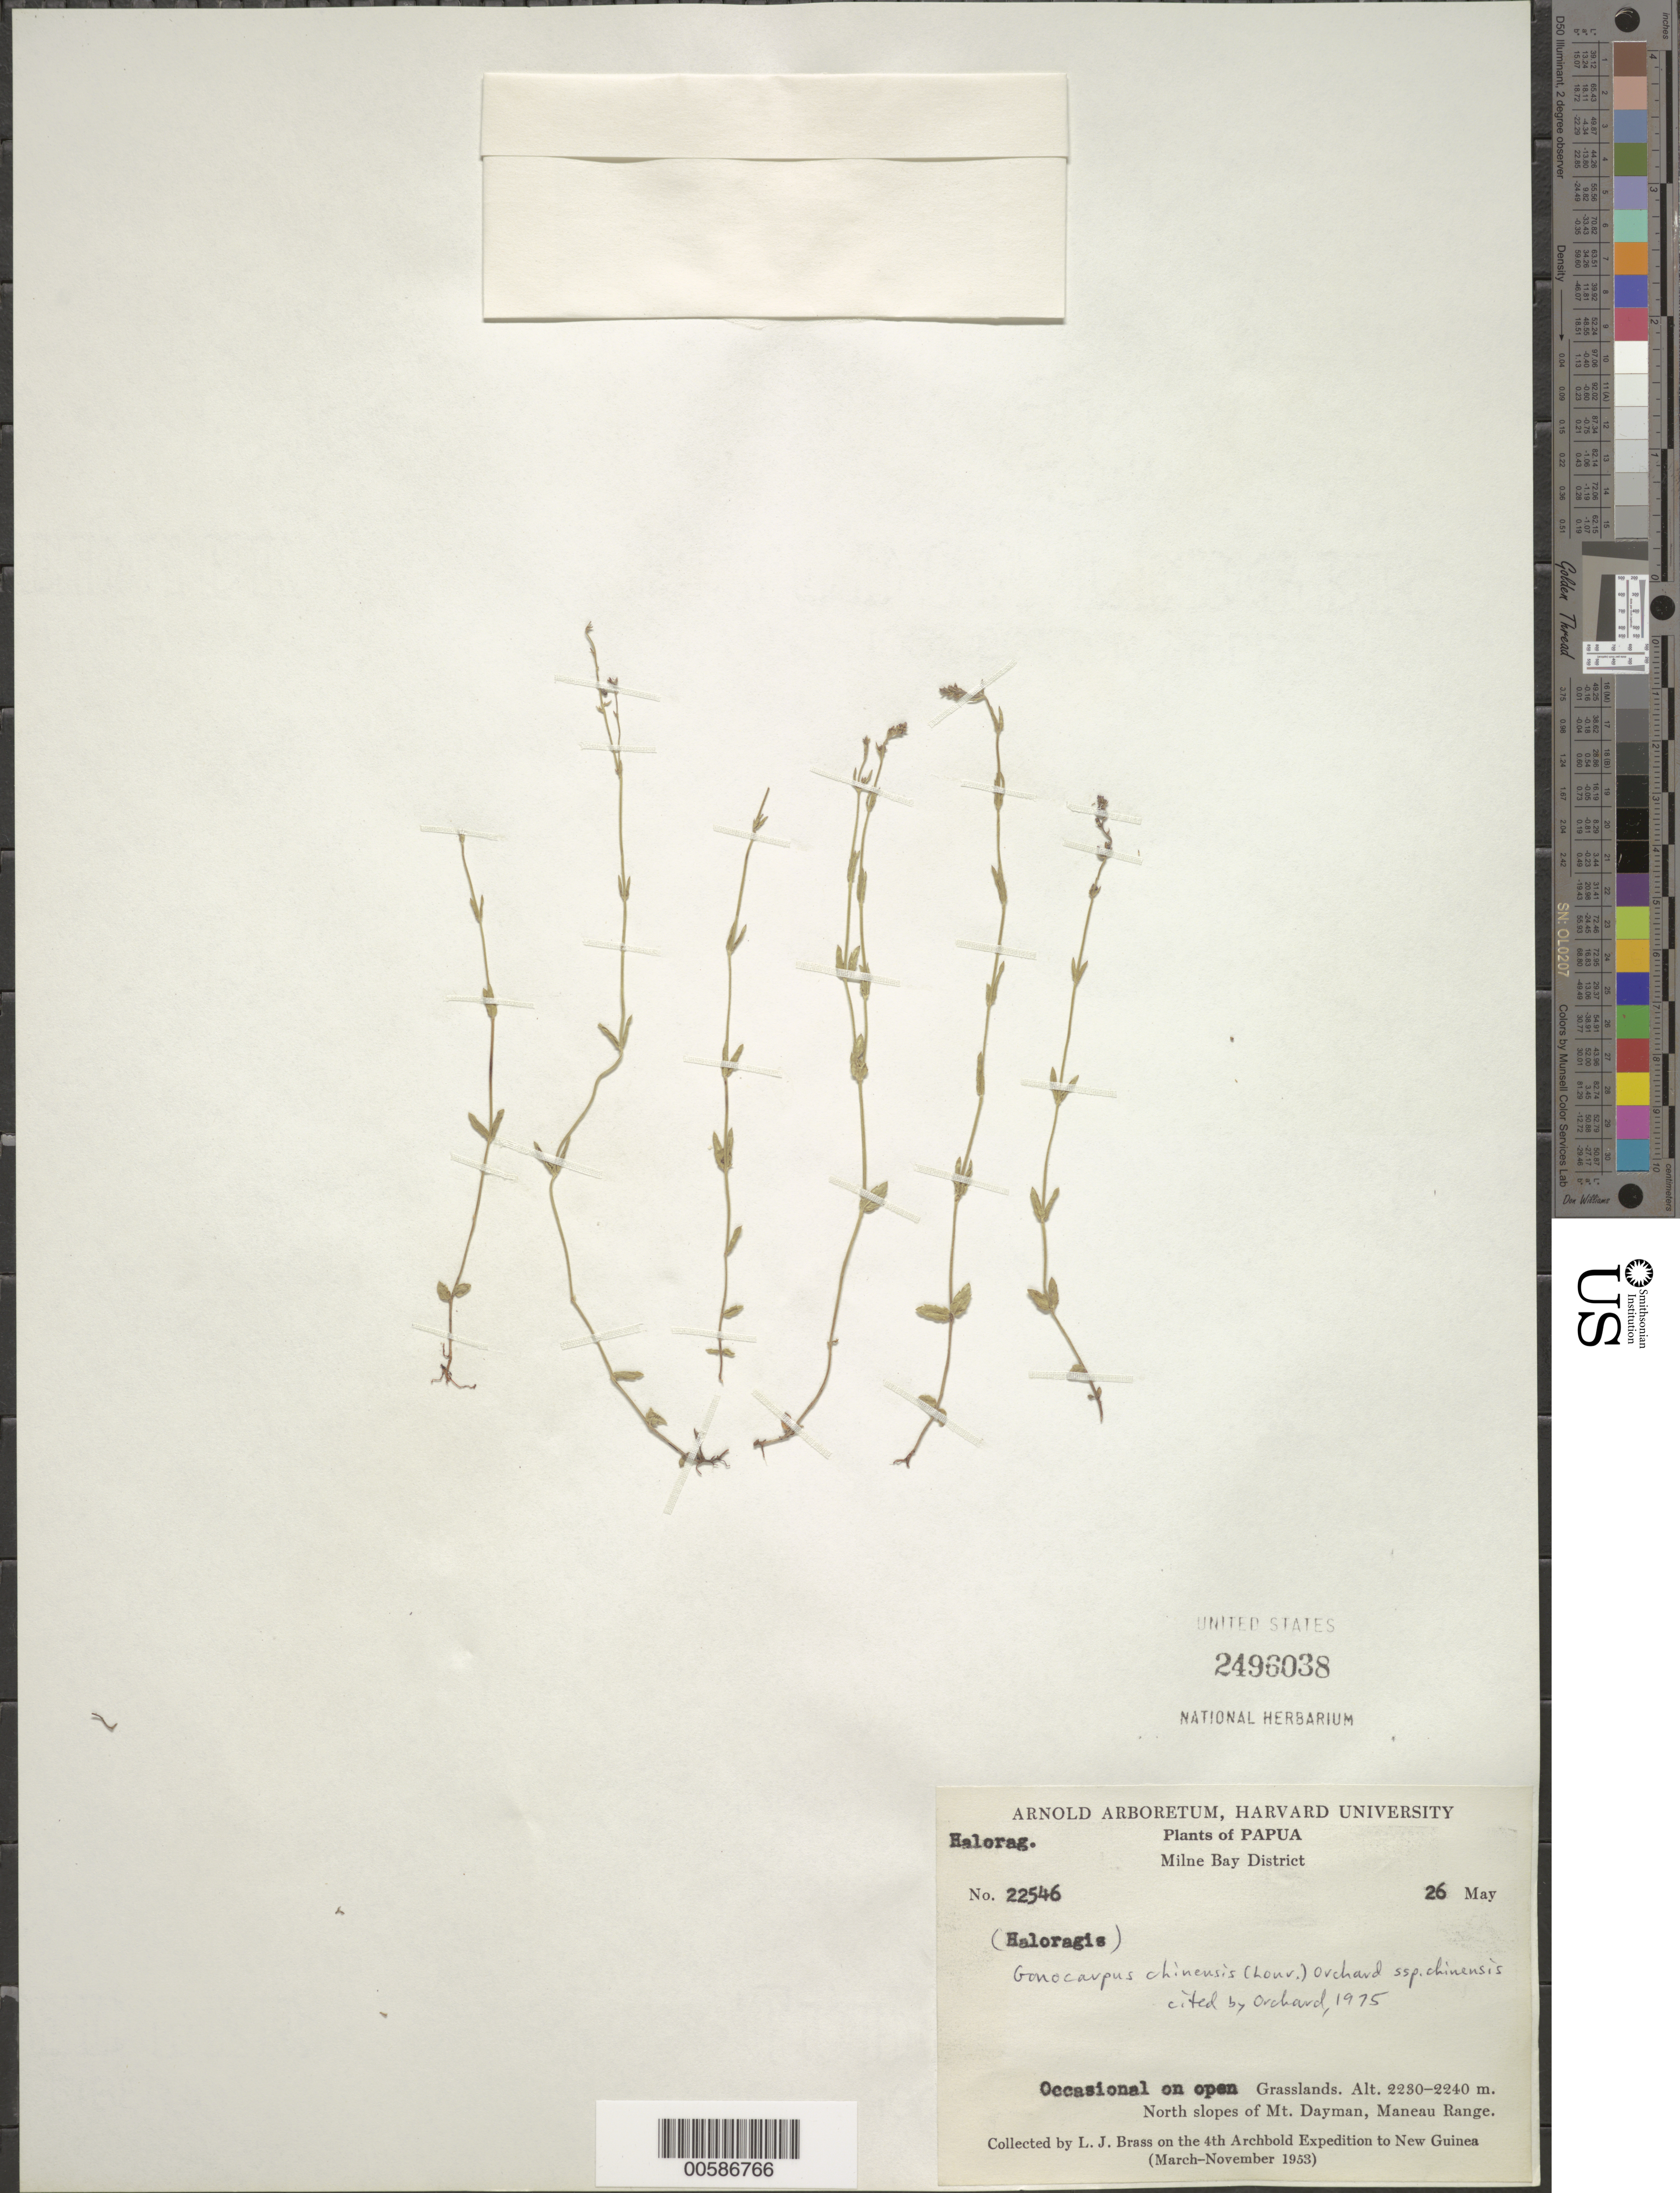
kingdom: Plantae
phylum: Tracheophyta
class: Magnoliopsida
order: Saxifragales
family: Haloragaceae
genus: Gonocarpus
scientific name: Gonocarpus chinensis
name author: (Lour.) Orchard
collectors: L. J. Brass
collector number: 22546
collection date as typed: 26 May 1953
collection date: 1953-05-26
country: Papua New Guinea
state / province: Milne Bay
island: New Guinea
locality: Mt. Dayman, Maneau Range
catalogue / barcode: US 2496038